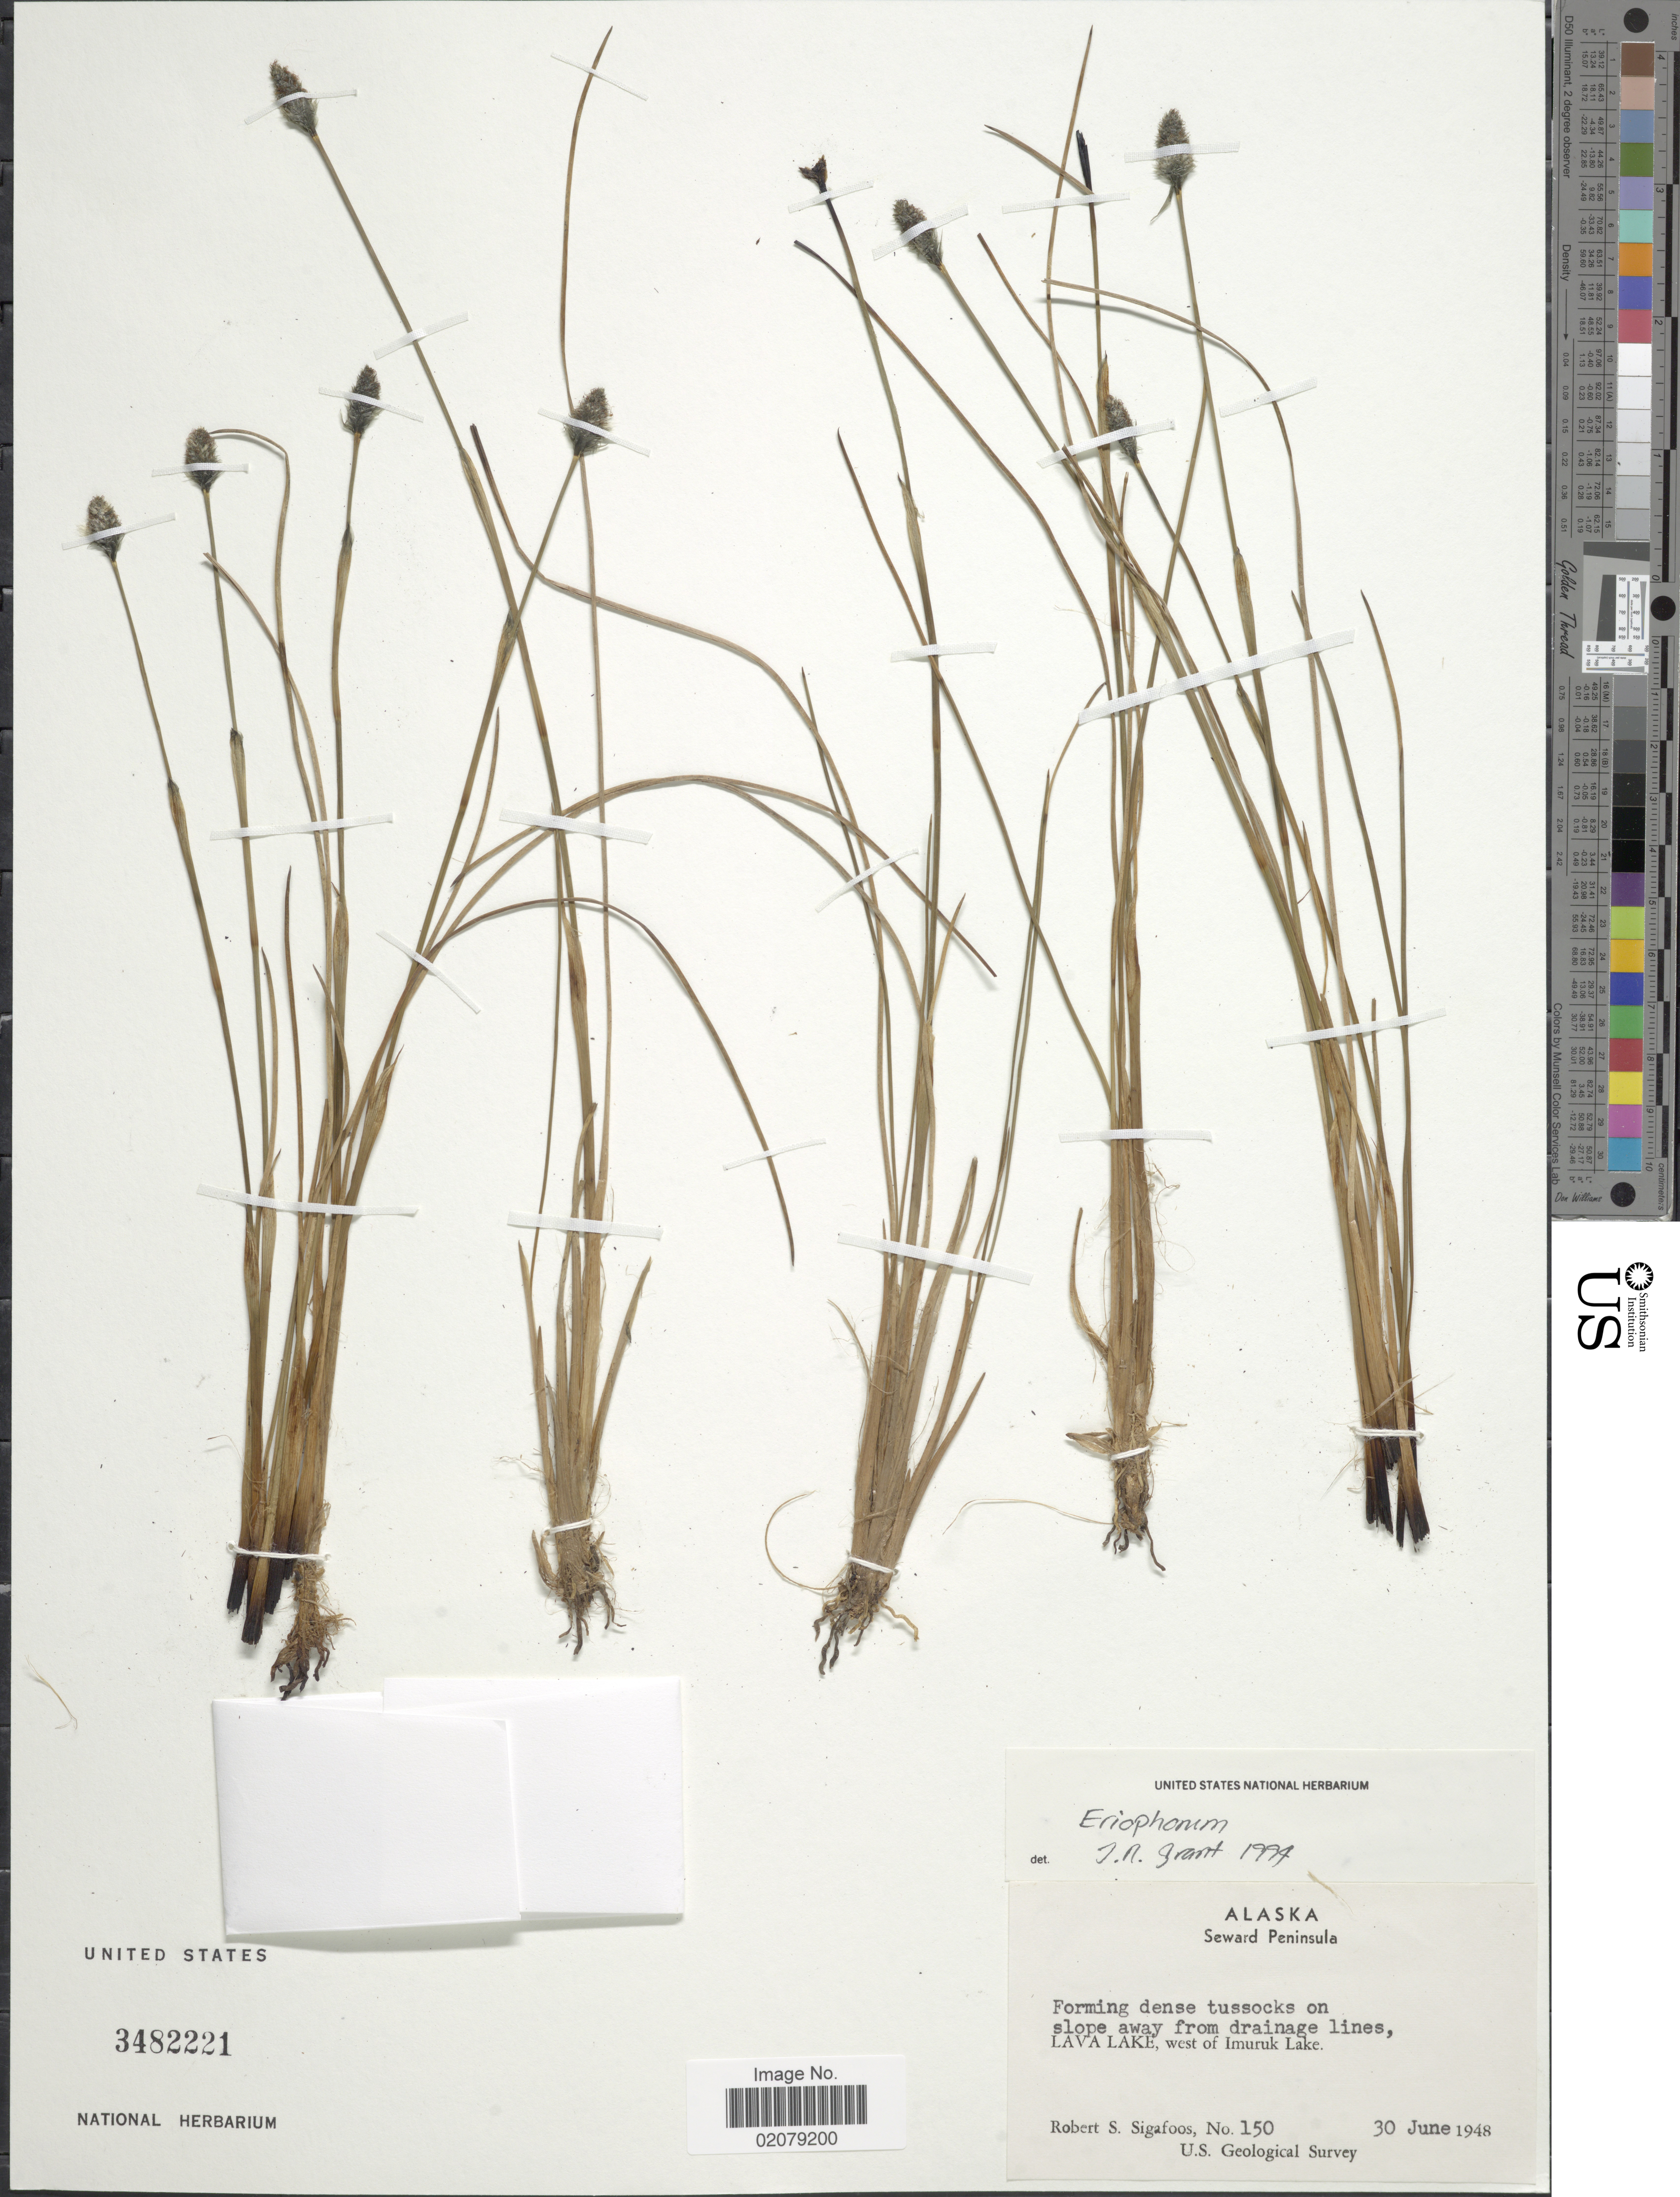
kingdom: Plantae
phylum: Tracheophyta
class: Liliopsida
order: Poales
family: Cyperaceae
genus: Eriophorum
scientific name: Eriophorum sp.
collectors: R. Sigafoos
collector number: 150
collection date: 1948-06-30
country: United States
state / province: Alaska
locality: Seward Peninsula, slope away from drainage lines, Lava Lake, west of Imuruk Lake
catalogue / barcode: US 3482221